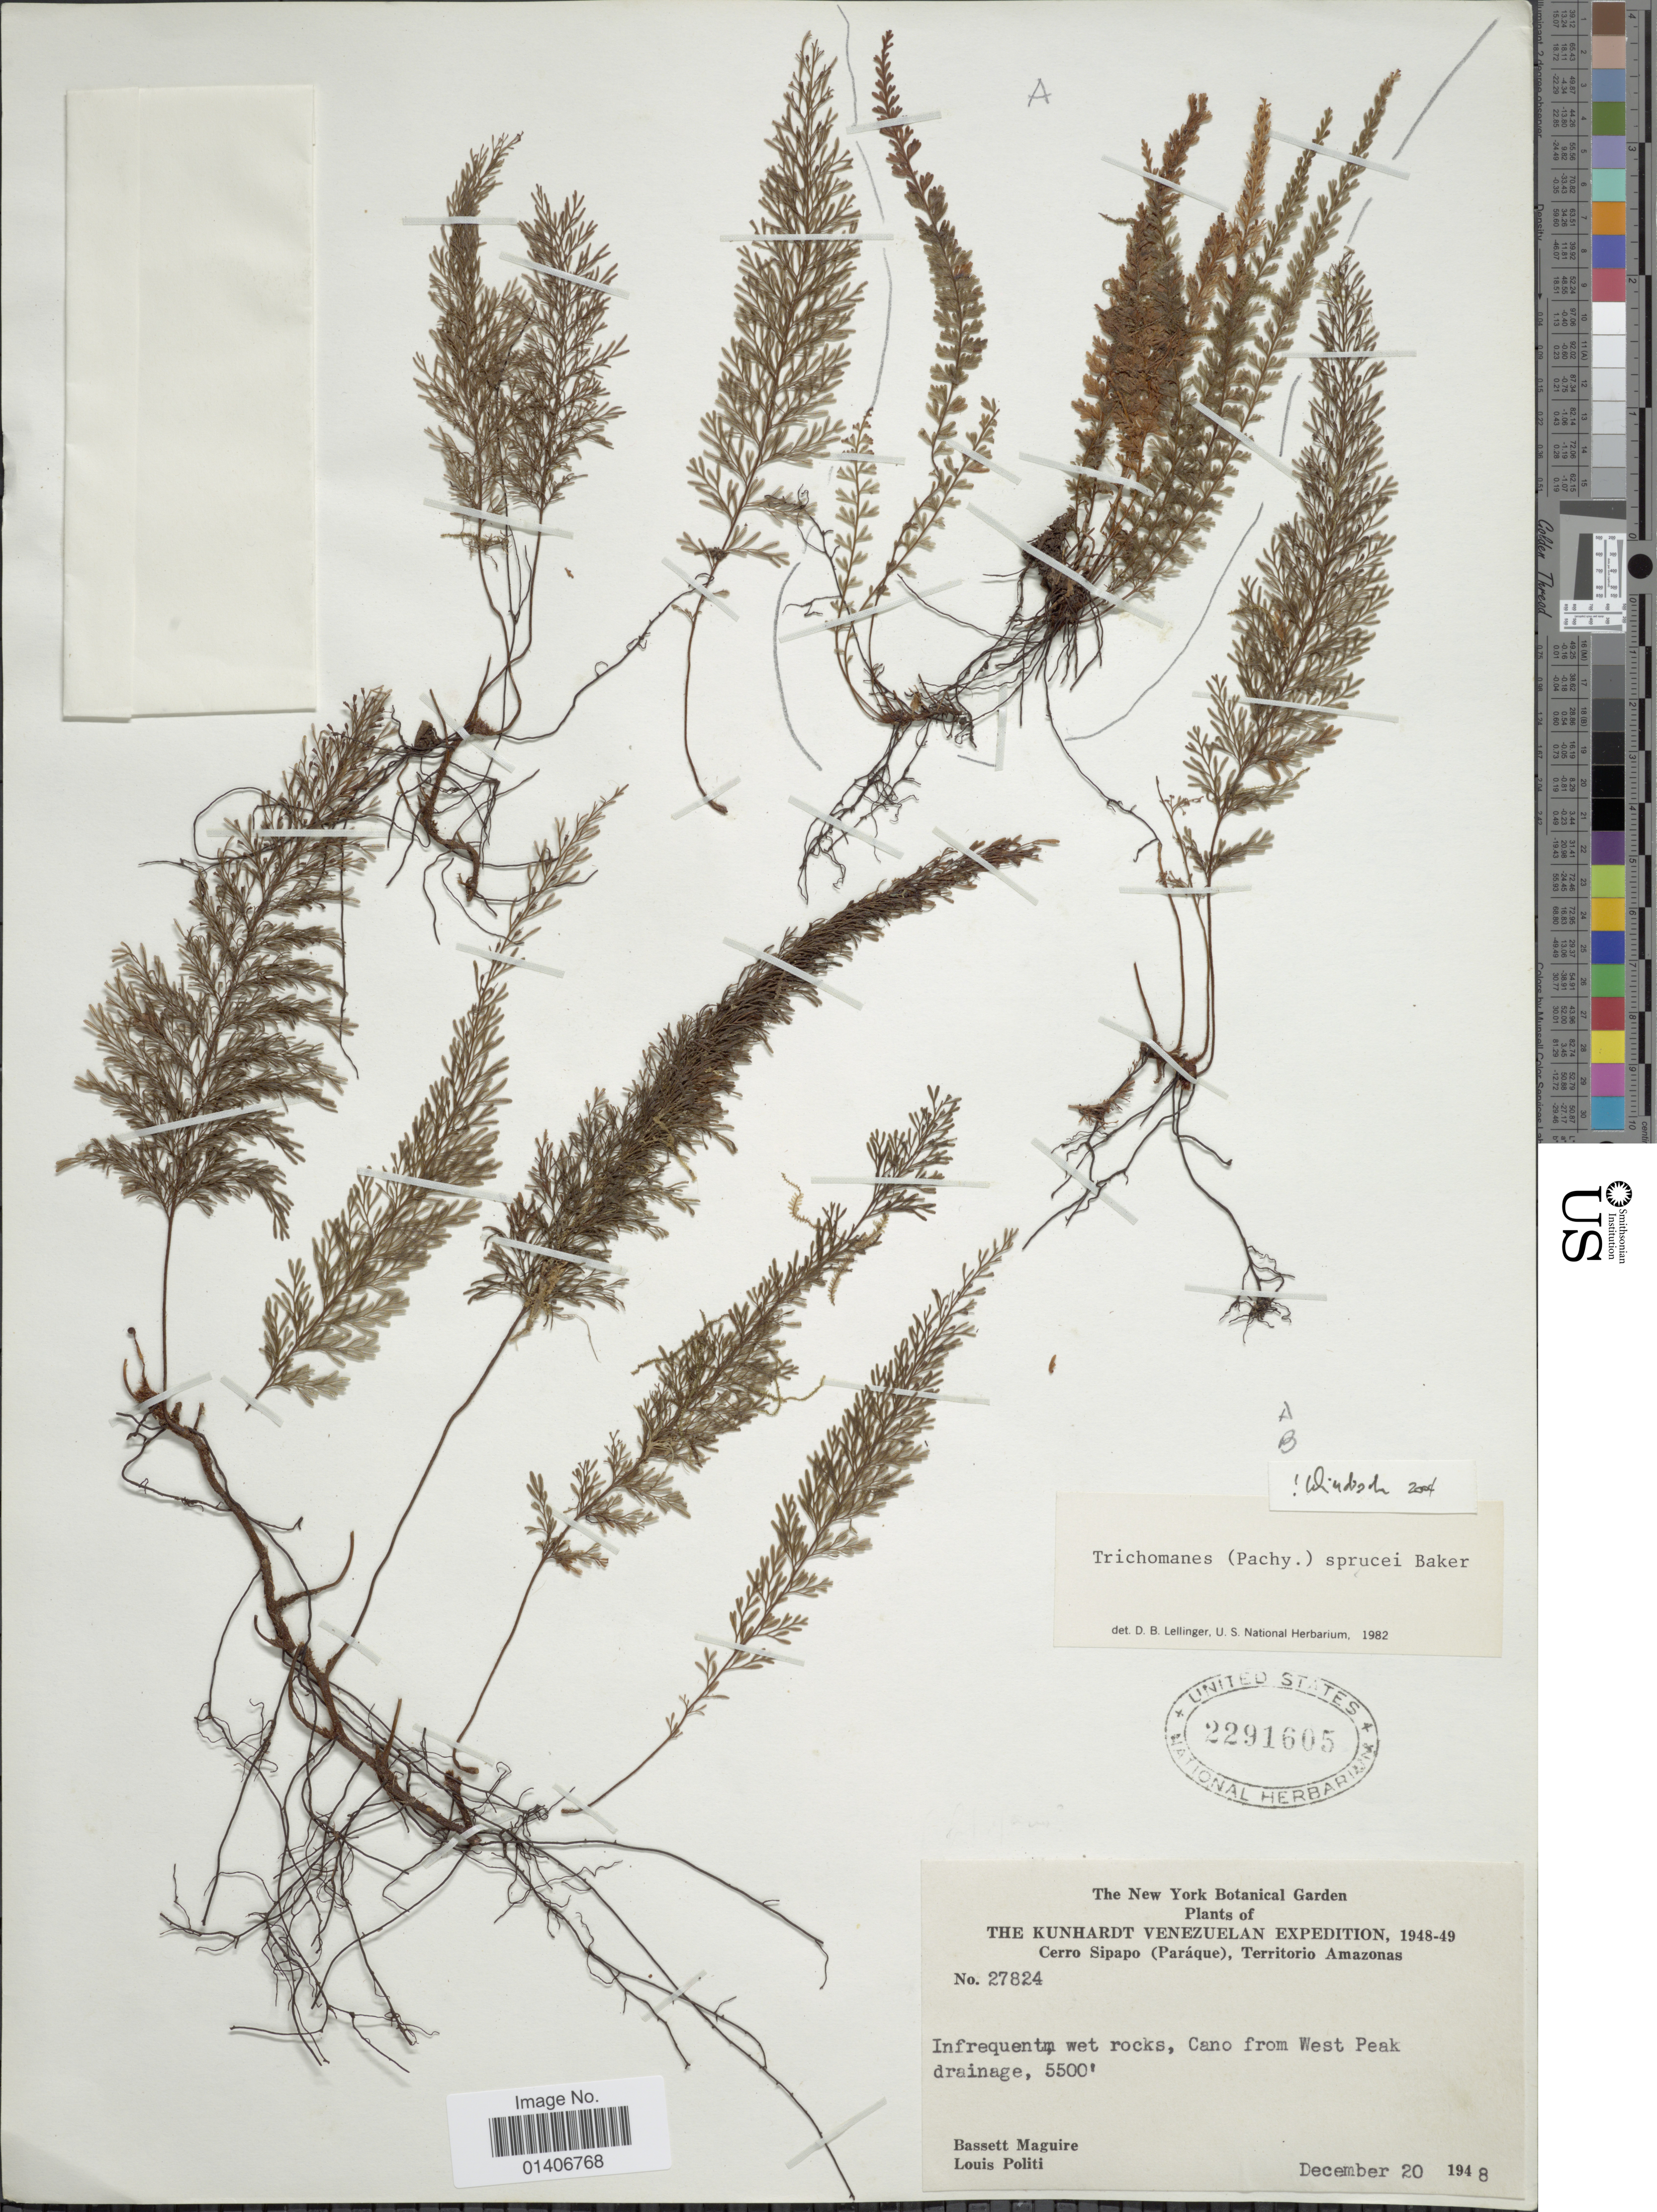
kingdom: Plantae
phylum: Tracheophyta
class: Polypodiopsida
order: Hymenophyllales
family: Hymenophyllaceae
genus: Abrodictyum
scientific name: Abrodictyum sprucei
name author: (Baker) Ebihara & Dubuisson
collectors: B. Maguire & L. Politi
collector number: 27824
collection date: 1948-12-20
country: Venezuela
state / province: Amazonas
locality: Cerro Sipapo (Paráque), Territorio Amazonas, Cano from West Peak drainage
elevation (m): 1676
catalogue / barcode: US 2291605